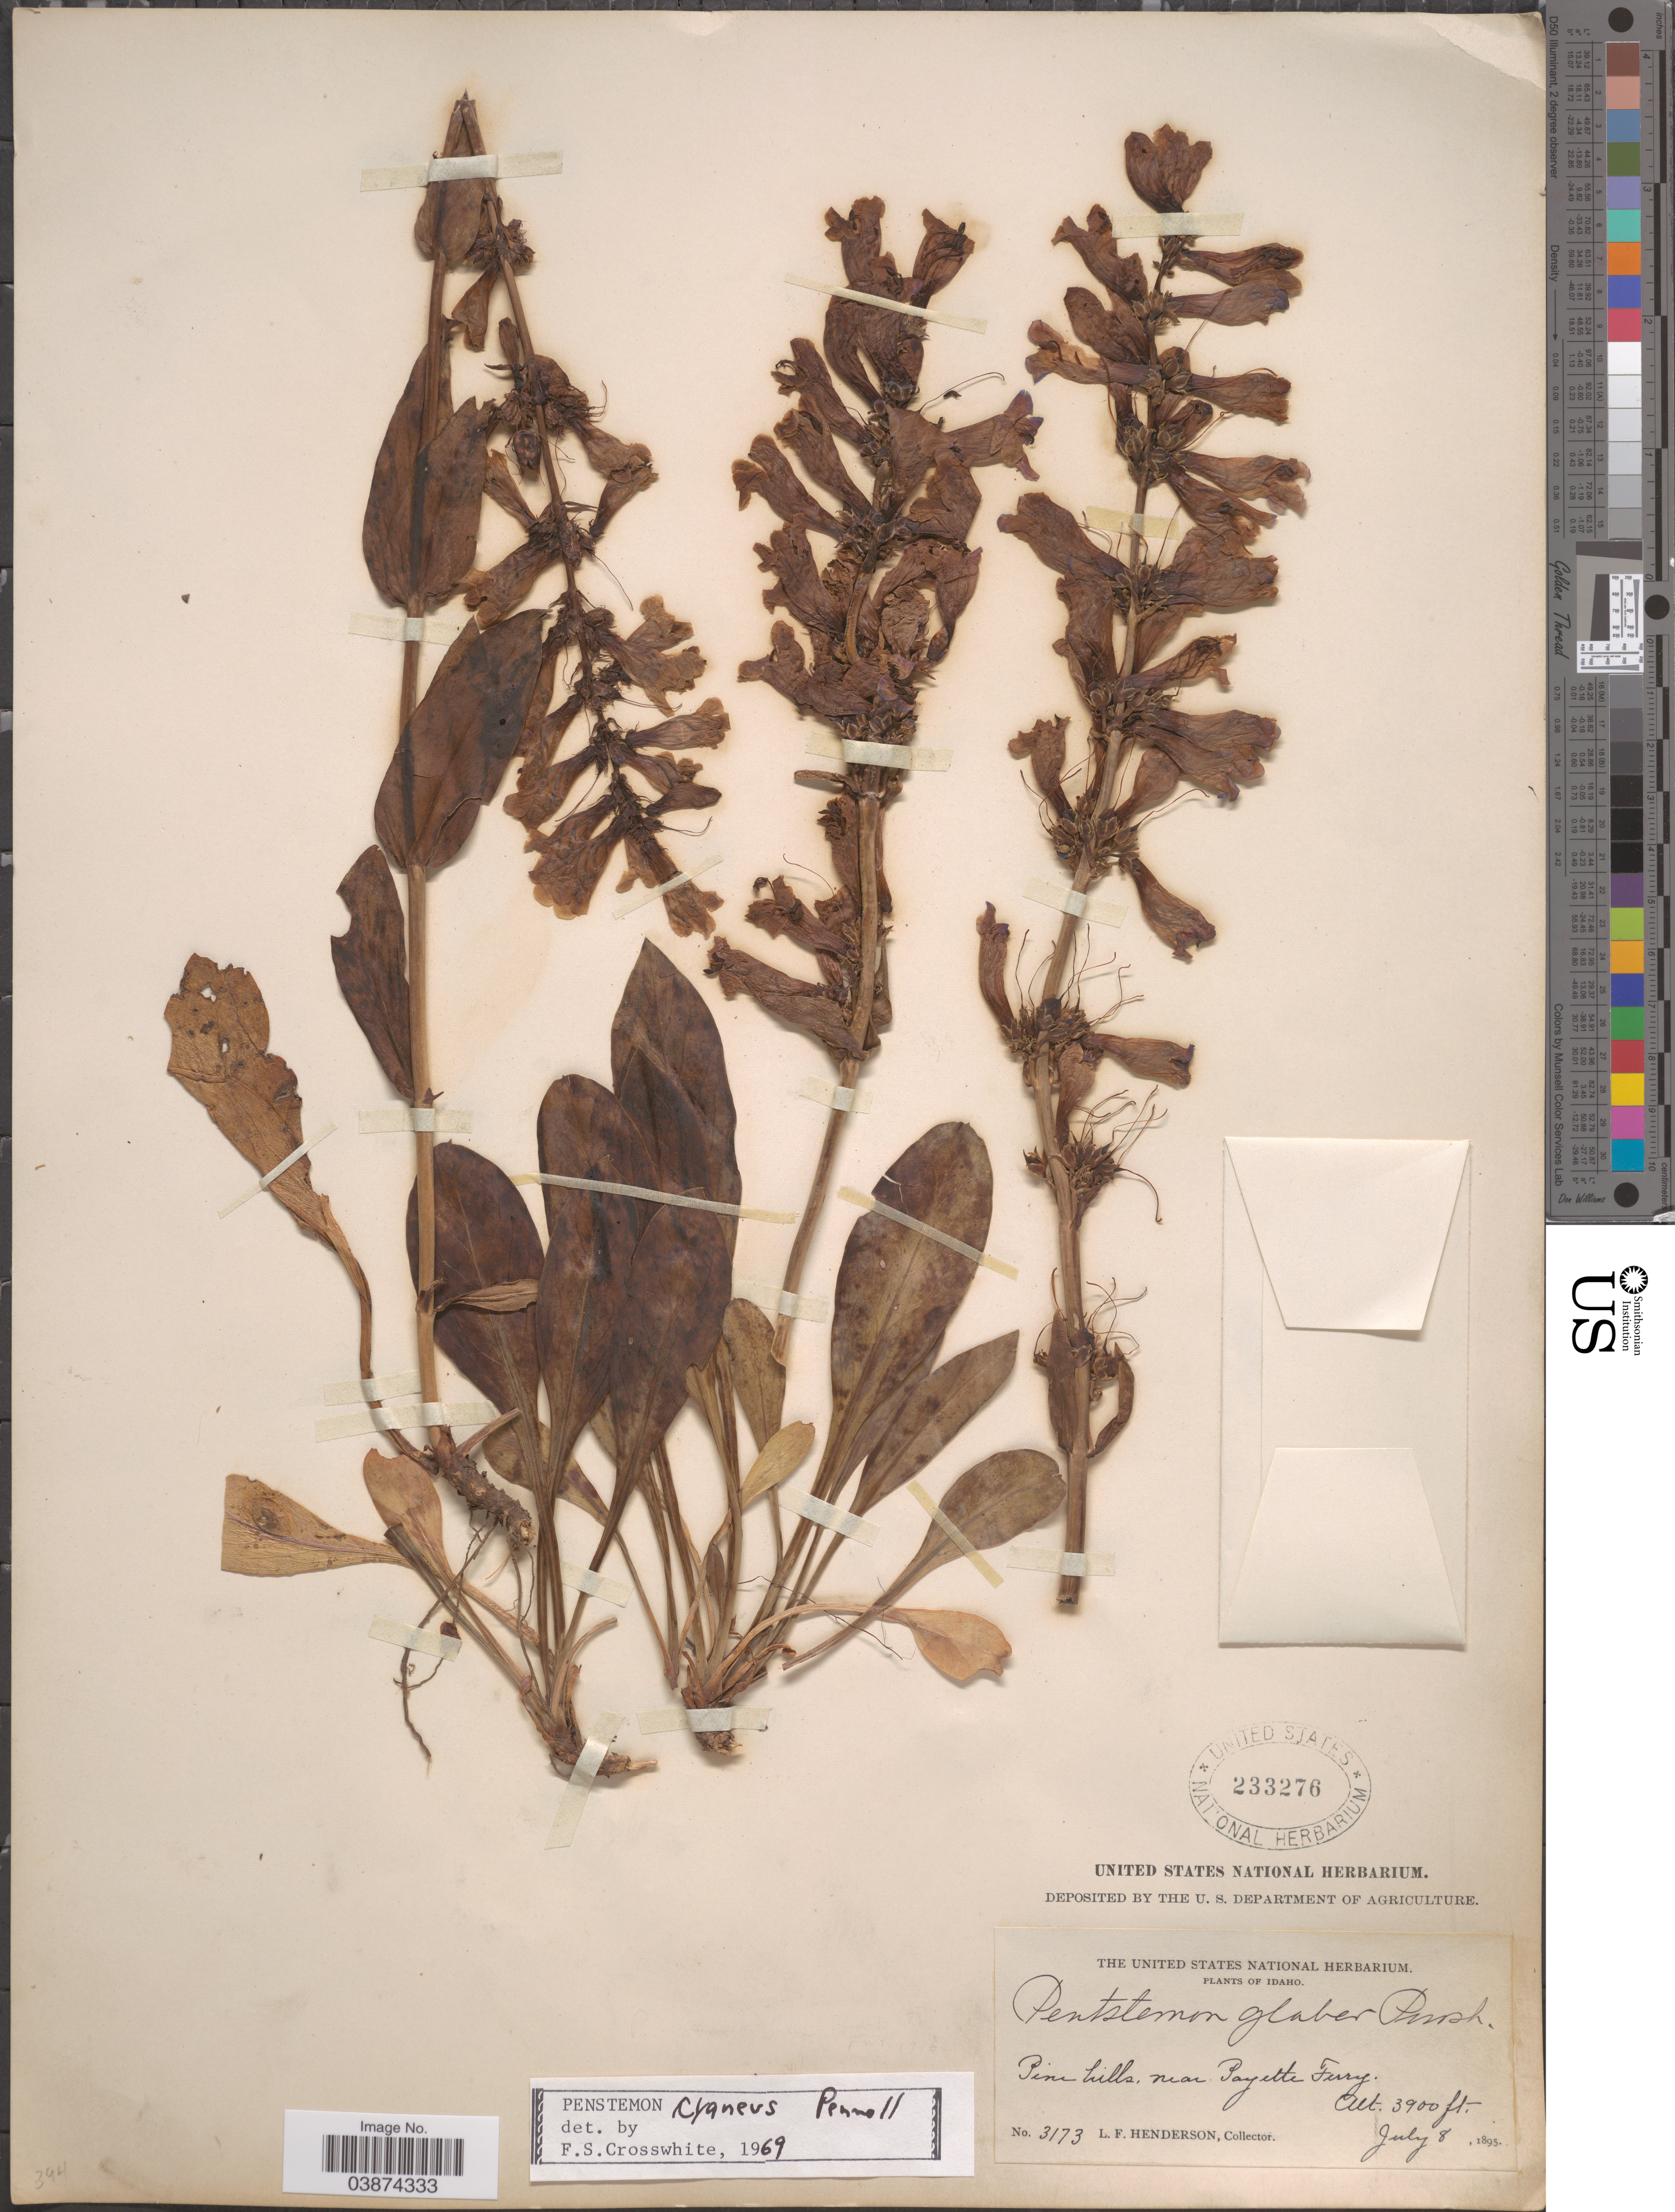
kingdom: Plantae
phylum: Tracheophyta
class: Magnoliopsida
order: Lamiales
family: Plantaginaceae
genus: Penstemon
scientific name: Penstemon cyaneus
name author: Pennell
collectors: L. Henderson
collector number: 3173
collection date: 1895-07-08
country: United States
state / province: Idaho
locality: Pine hills, near Payette Ferry.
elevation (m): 1189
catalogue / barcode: US 233276